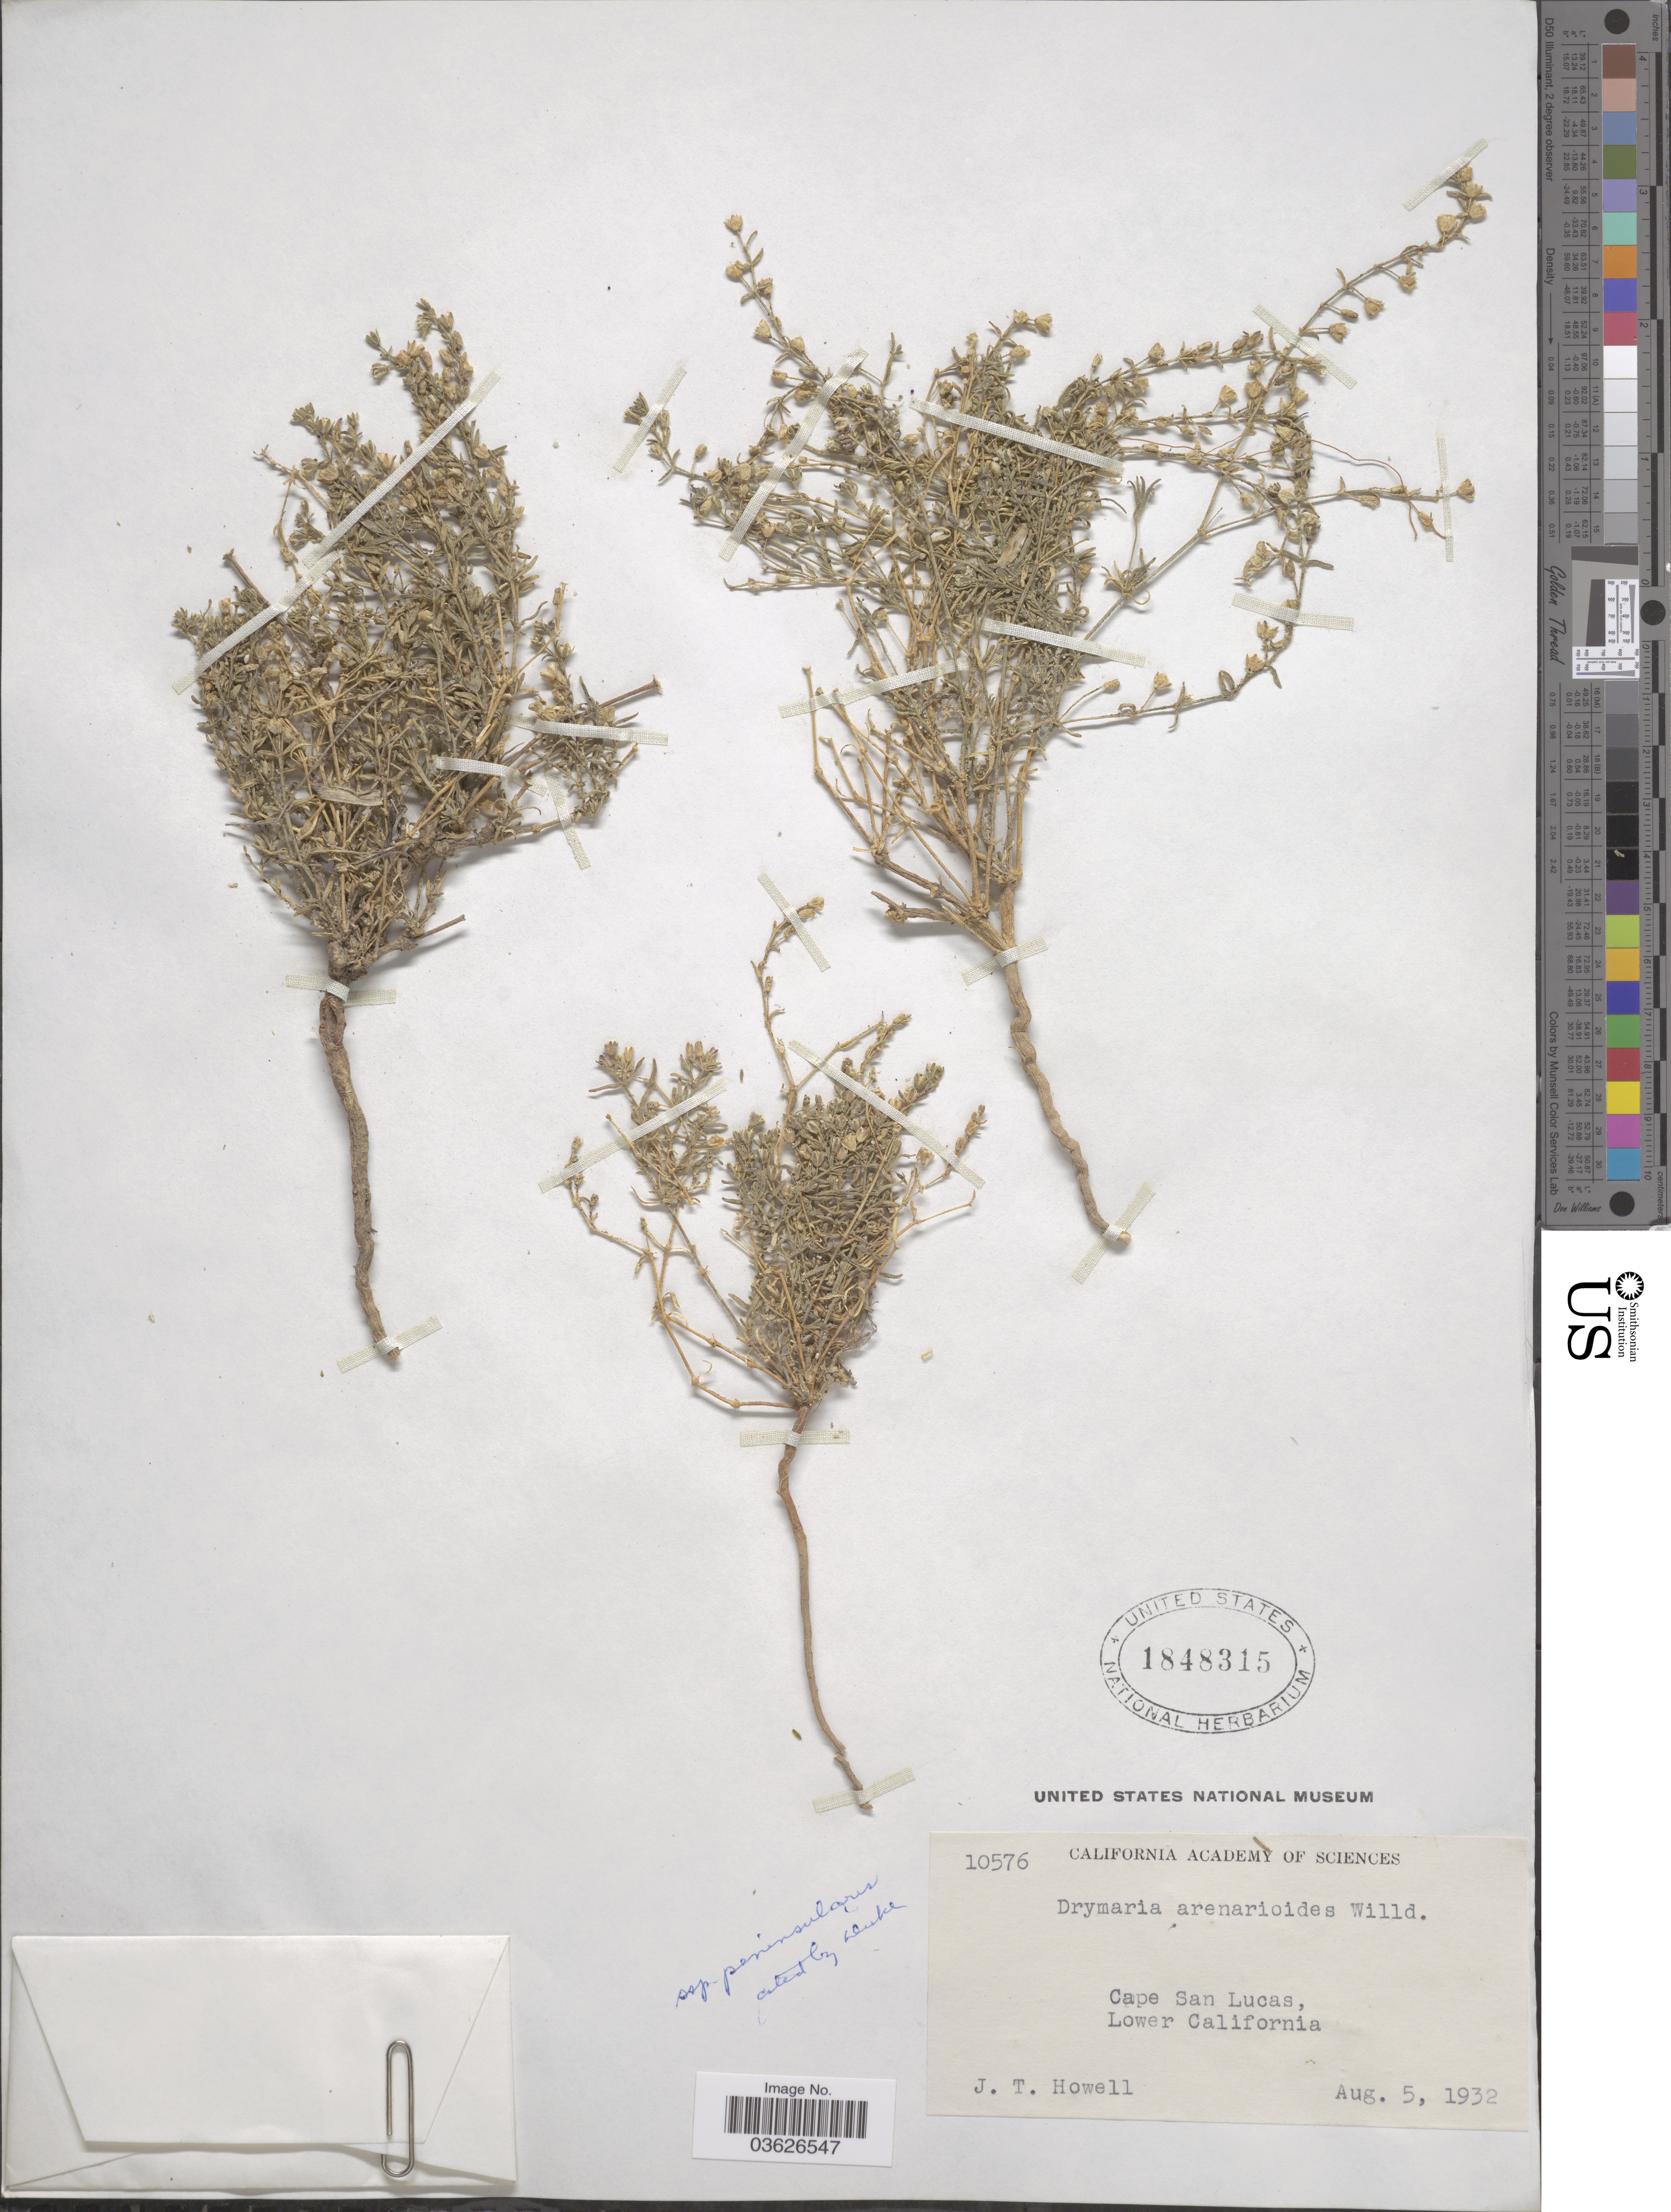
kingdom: Plantae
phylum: Tracheophyta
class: Magnoliopsida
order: Caryophyllales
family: Caryophyllaceae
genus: Drymaria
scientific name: Drymaria arenarioides subsp. peninsularis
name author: (S.F. Blake) J.A. Duke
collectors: J. T. Howell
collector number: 10576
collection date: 1932-08-05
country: Mexico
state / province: Baja California Sur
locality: Cape San Lucas, Lower California.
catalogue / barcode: US 1848315